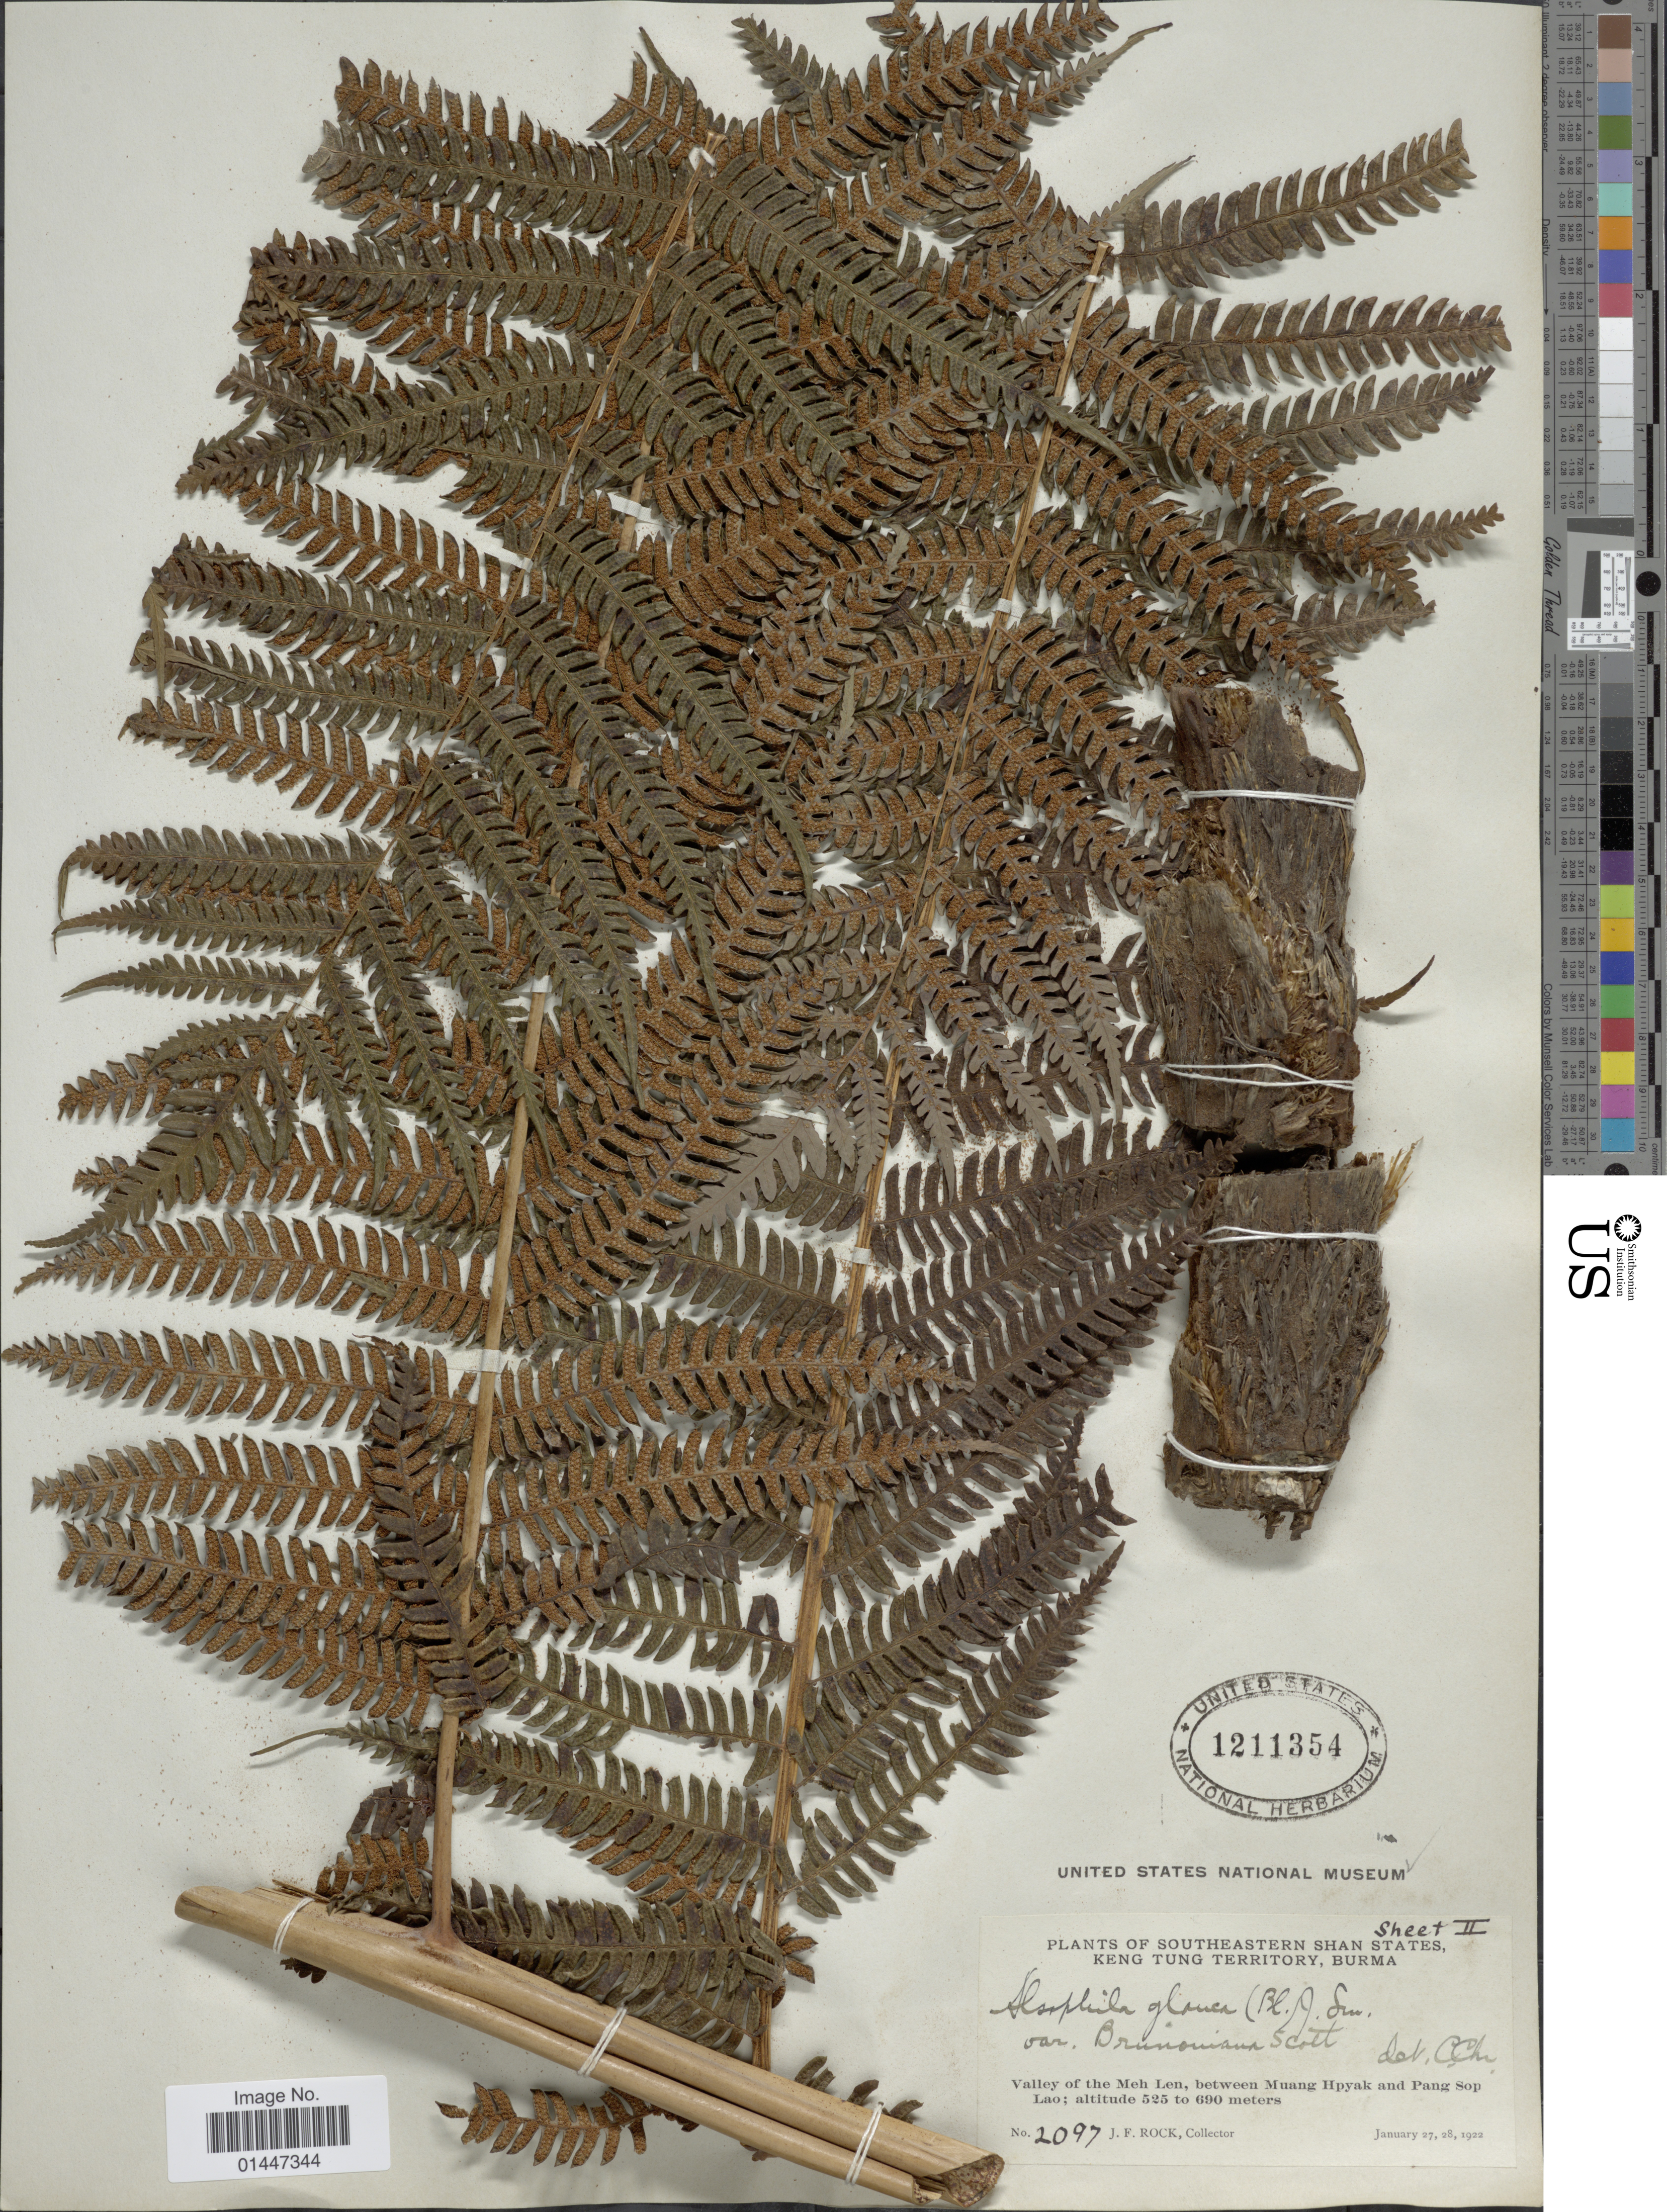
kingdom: Plantae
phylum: Tracheophyta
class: Polypodiopsida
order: Cyatheales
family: Cyatheaceae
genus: Sphaeropteris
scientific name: Sphaeropteris brunoniana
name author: (Wall. ex Hook.) R.M. Tryon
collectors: J. F. Rock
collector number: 2097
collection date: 1922-01-27/1922-01-28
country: Myanmar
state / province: Shan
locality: Southeastern Shen States, Ken Tung Territory, Burma. Valley of the Meh Len, between Muang Hpyak and Pang Sop Lao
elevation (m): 525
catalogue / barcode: US 1211354